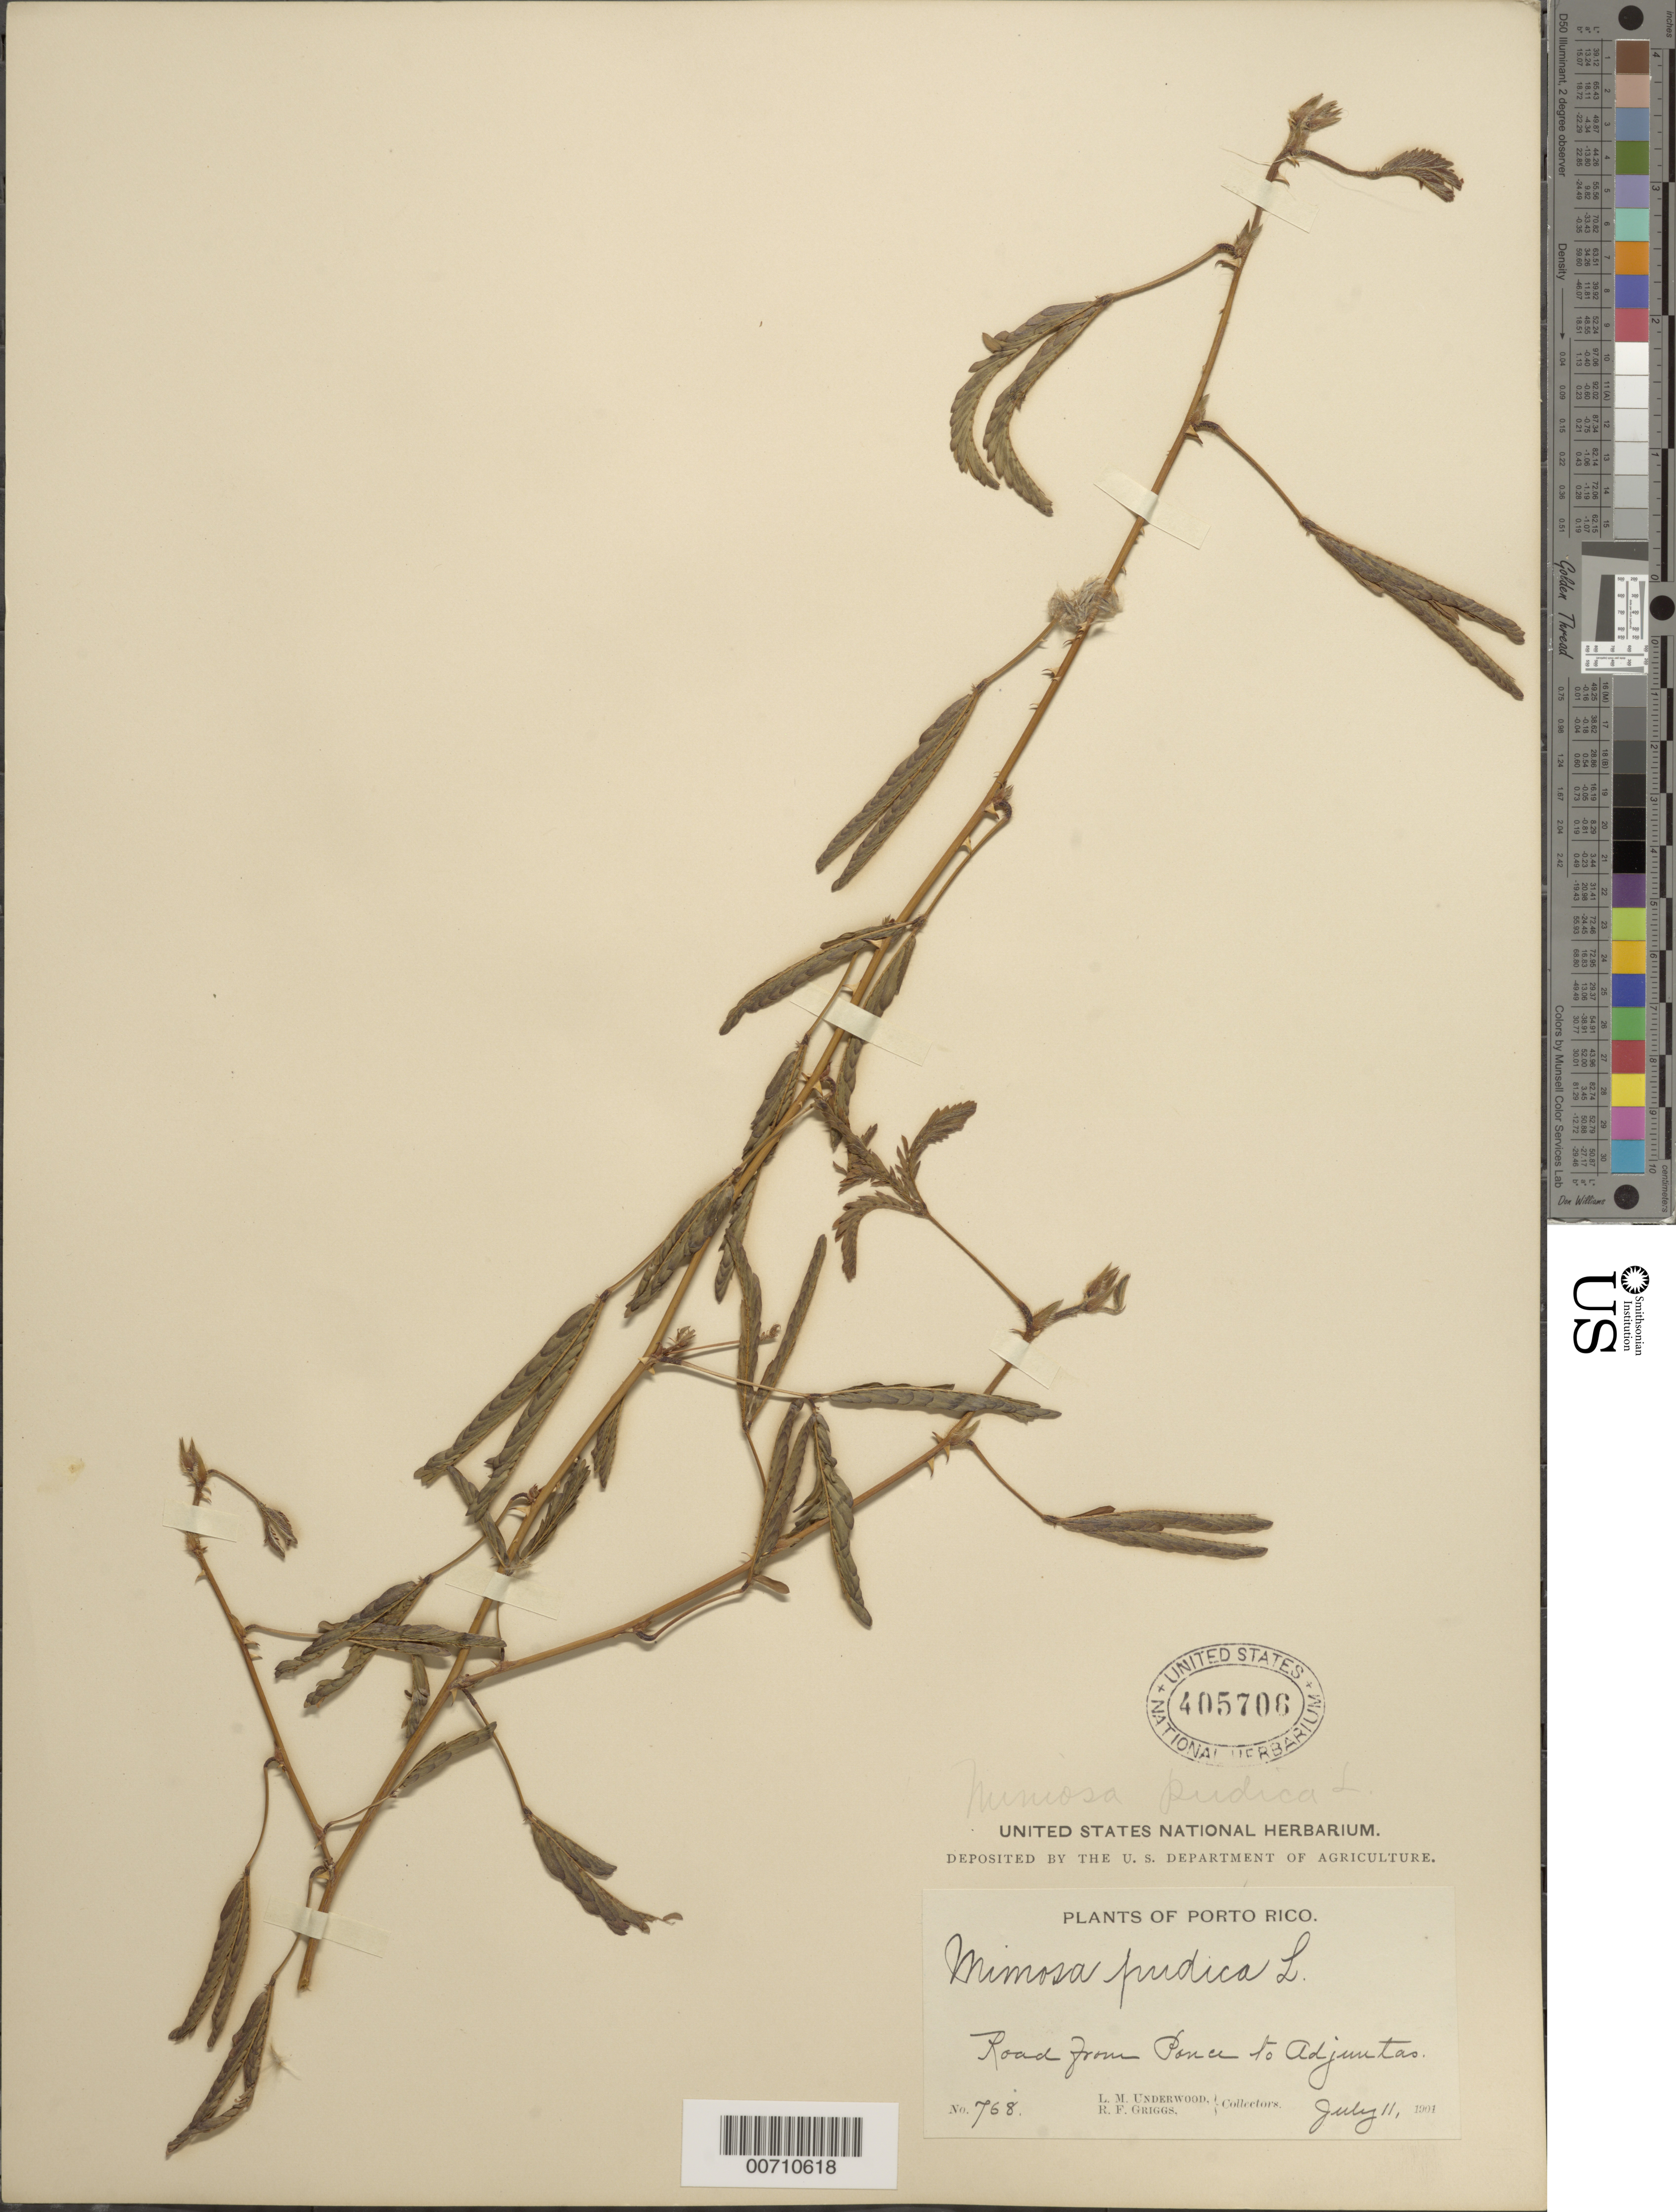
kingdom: Plantae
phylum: Tracheophyta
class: Magnoliopsida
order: Fabales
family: Fabaceae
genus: Mimosa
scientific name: Mimosa pudica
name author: L.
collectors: L. M. Underwood & R. F. Griggs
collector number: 768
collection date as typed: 11 Jul 1901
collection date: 1901-07-11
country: Puerto Rico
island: Greater Antilles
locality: Ponce to Adjuntas, Rd. from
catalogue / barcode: US 405706